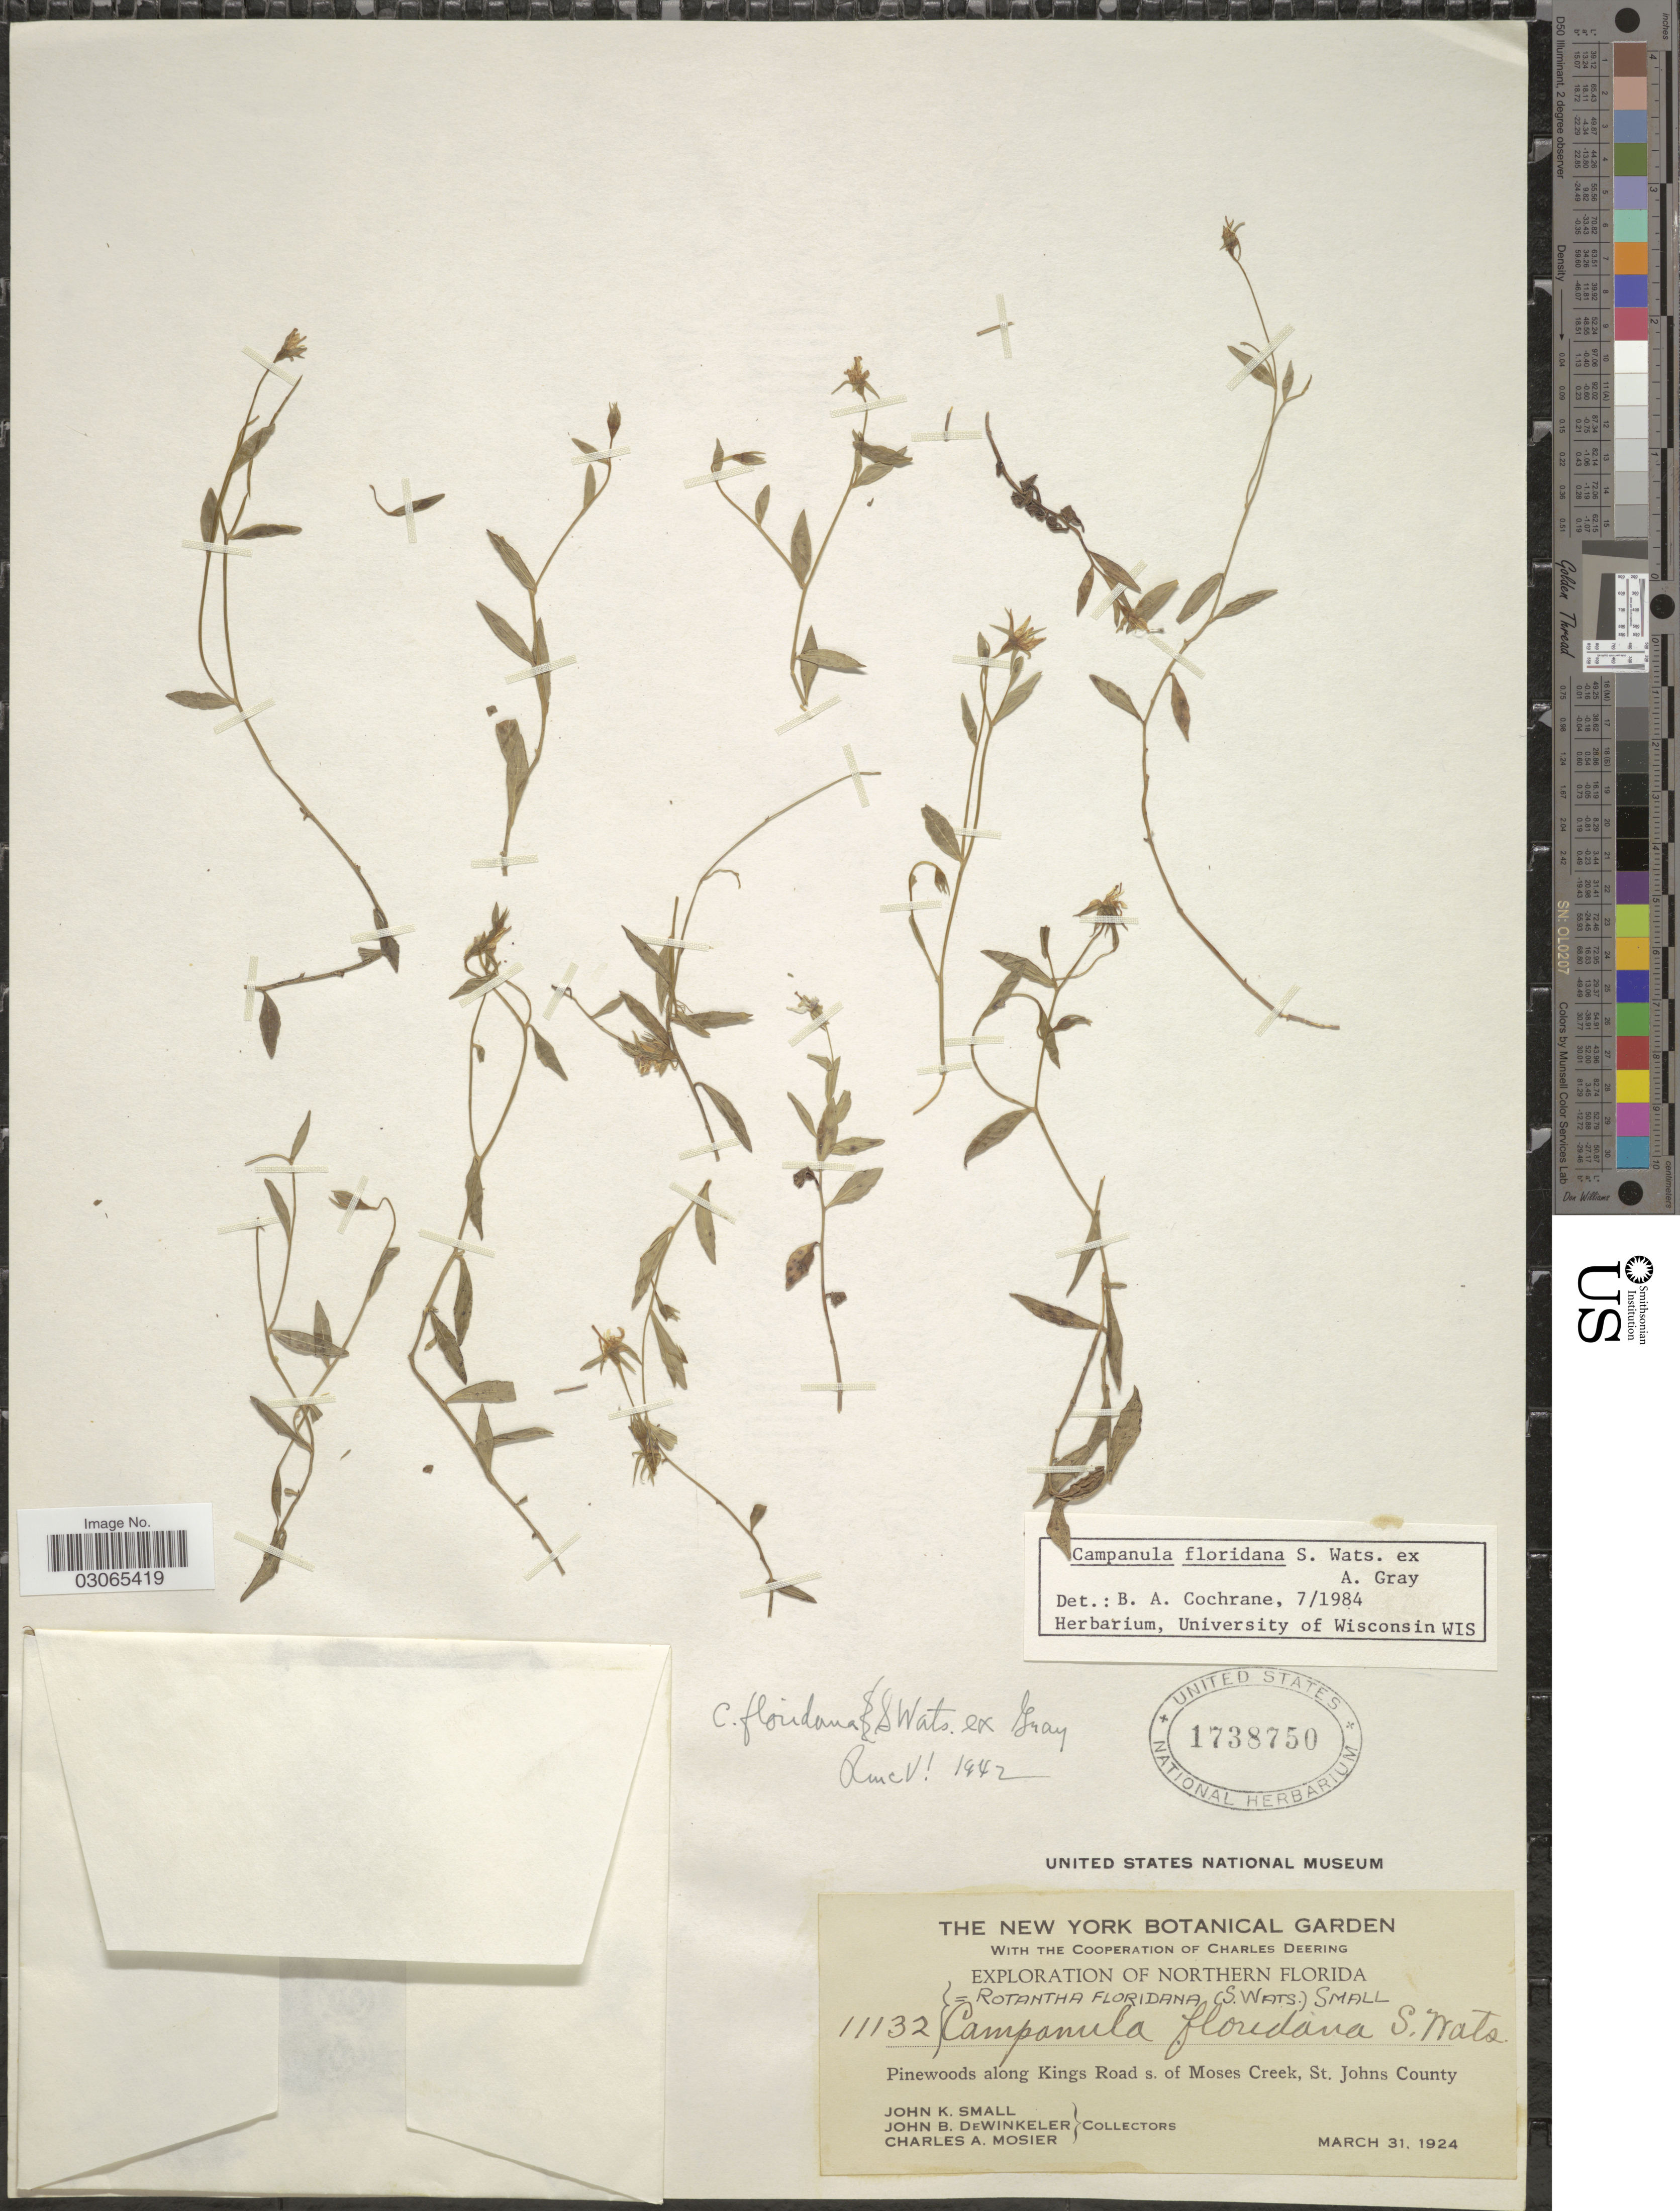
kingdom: Plantae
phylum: Tracheophyta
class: Magnoliopsida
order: Asterales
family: Campanulaceae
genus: Campanula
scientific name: Campanula floridana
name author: S. Watson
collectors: J. K. Small, J. B. Dewinkeler & C. A. Mosier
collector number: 11132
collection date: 1924-03-31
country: United States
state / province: Florida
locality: Northern Florida. Pinewoods along Kings Road s. of Moses Creek, St. Johns County.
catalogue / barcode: US 1738750